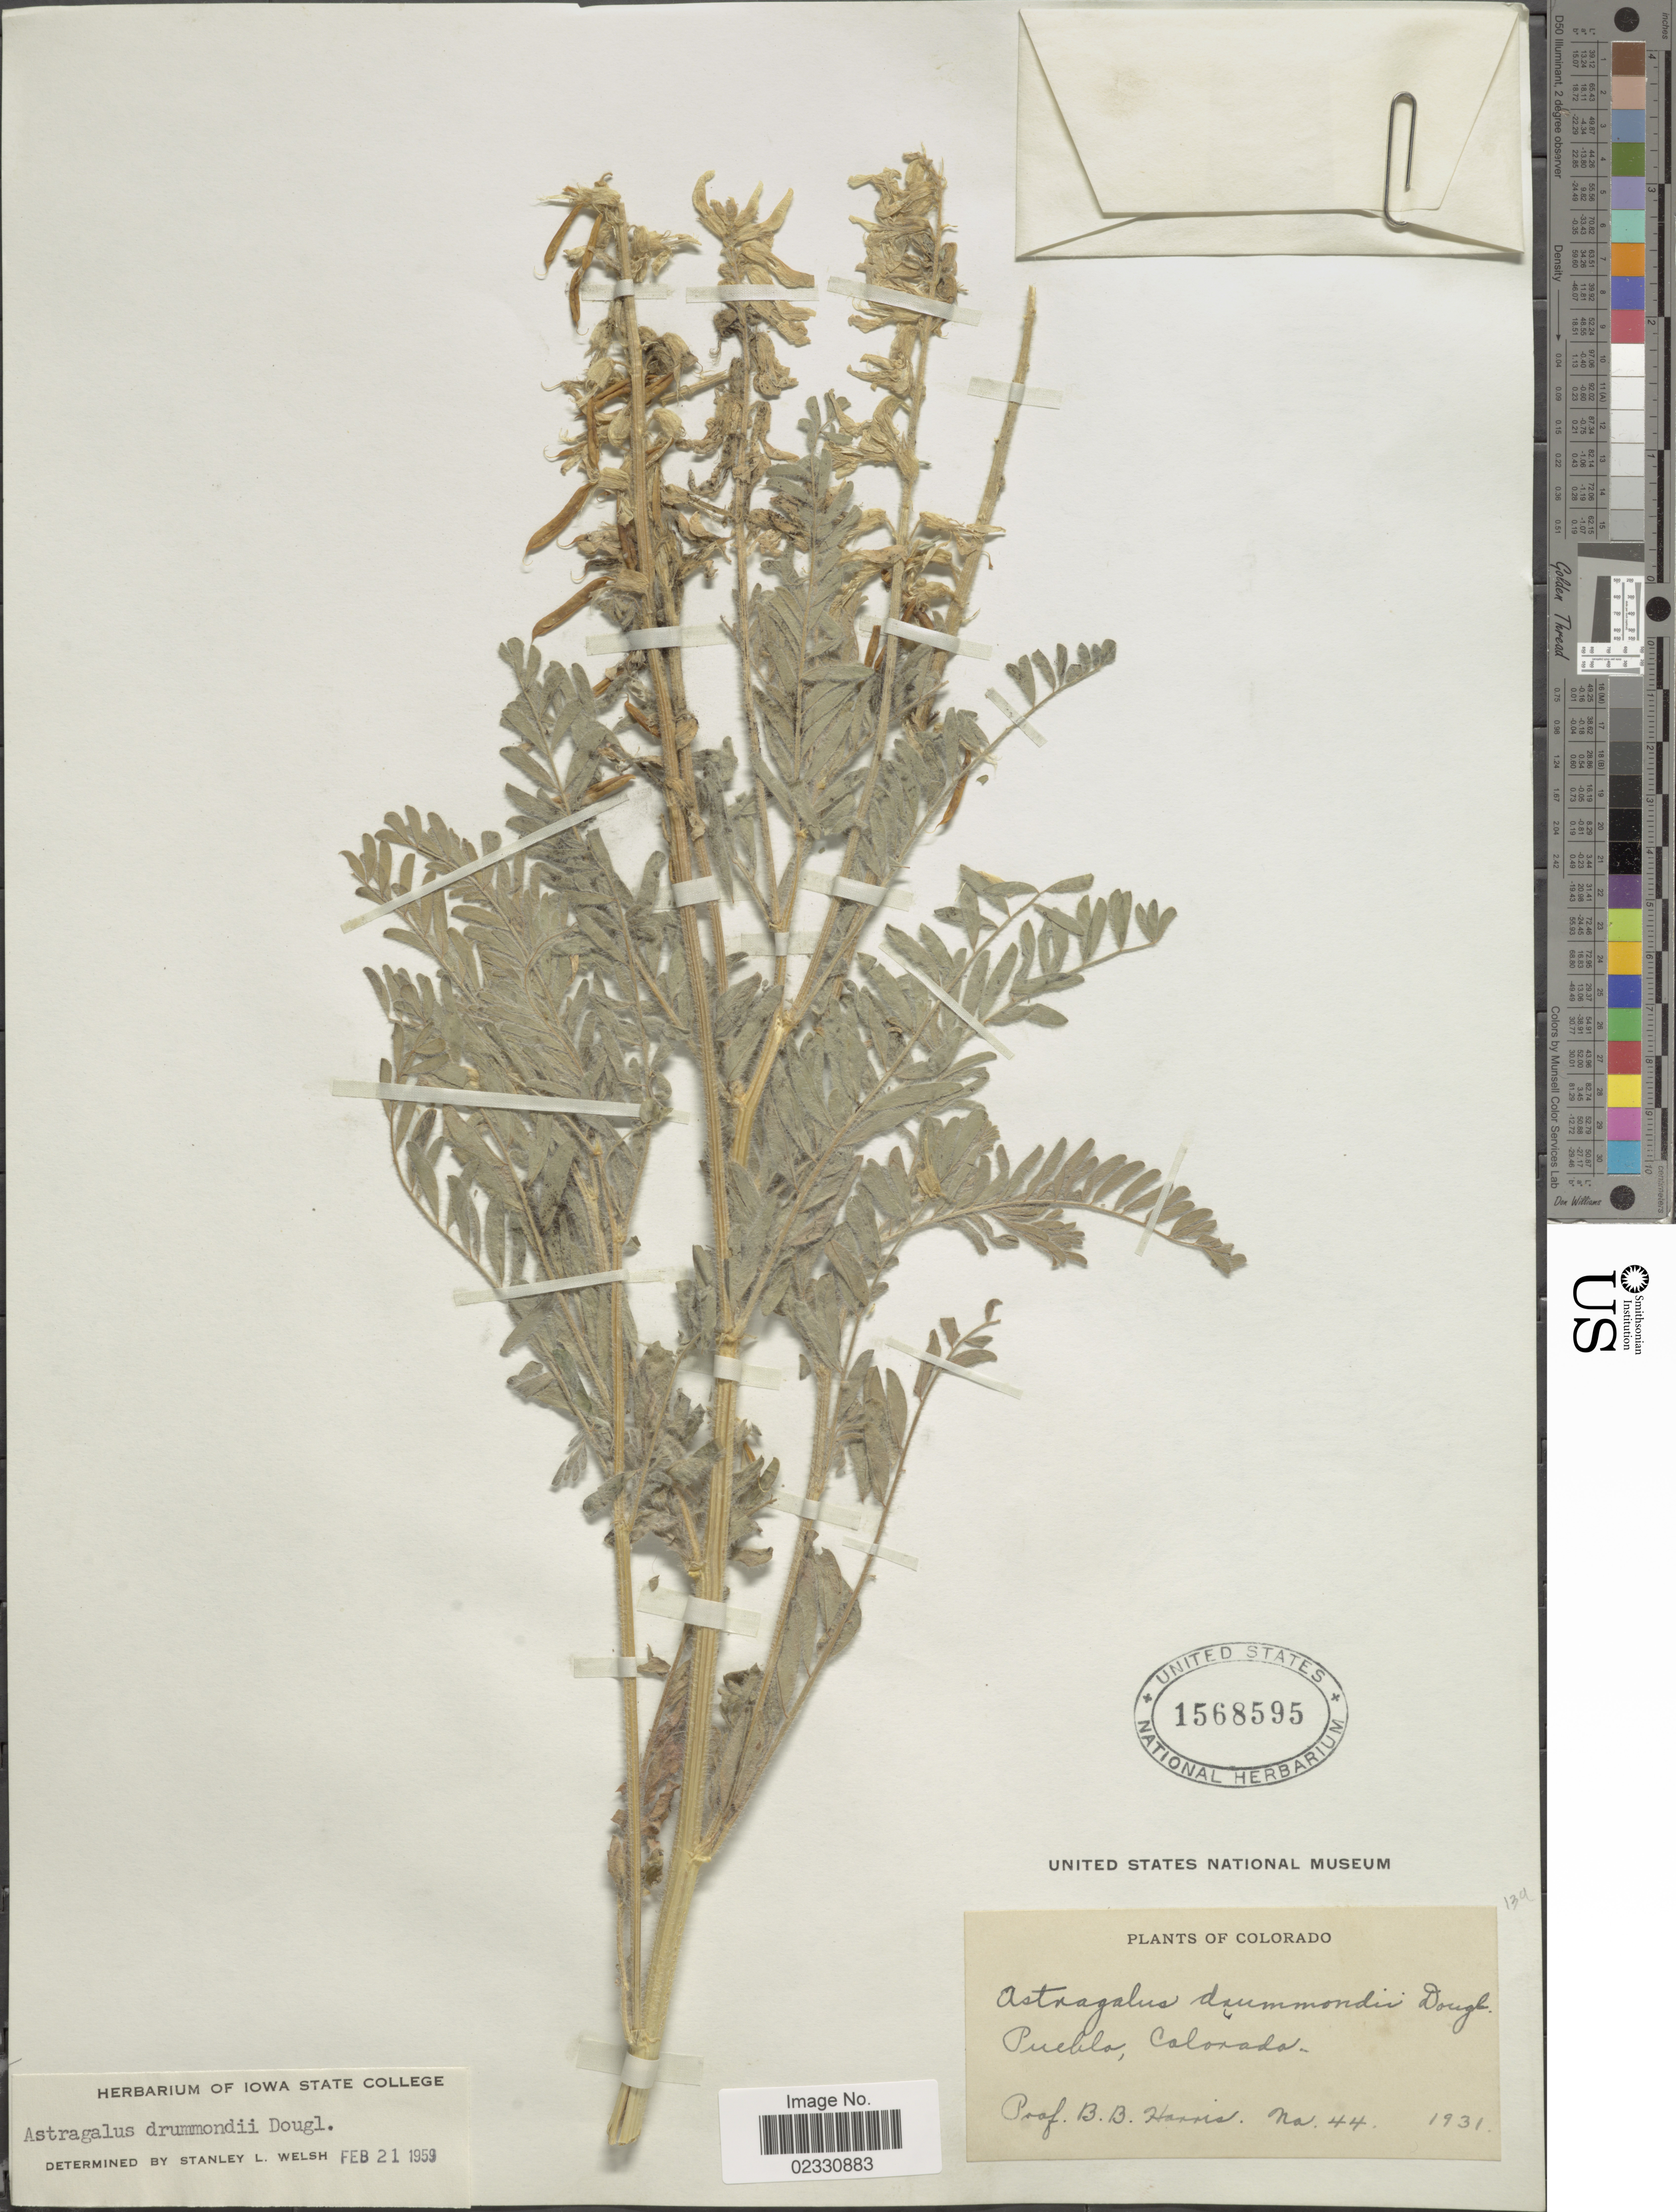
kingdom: Plantae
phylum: Tracheophyta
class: Magnoliopsida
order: Fabales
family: Fabaceae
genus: Astragalus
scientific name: Astragalus drummondii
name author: Hook.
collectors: B. B. Harris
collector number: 44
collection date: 1931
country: United States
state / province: Colorado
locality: Puebla, Colorado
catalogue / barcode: US 1568595